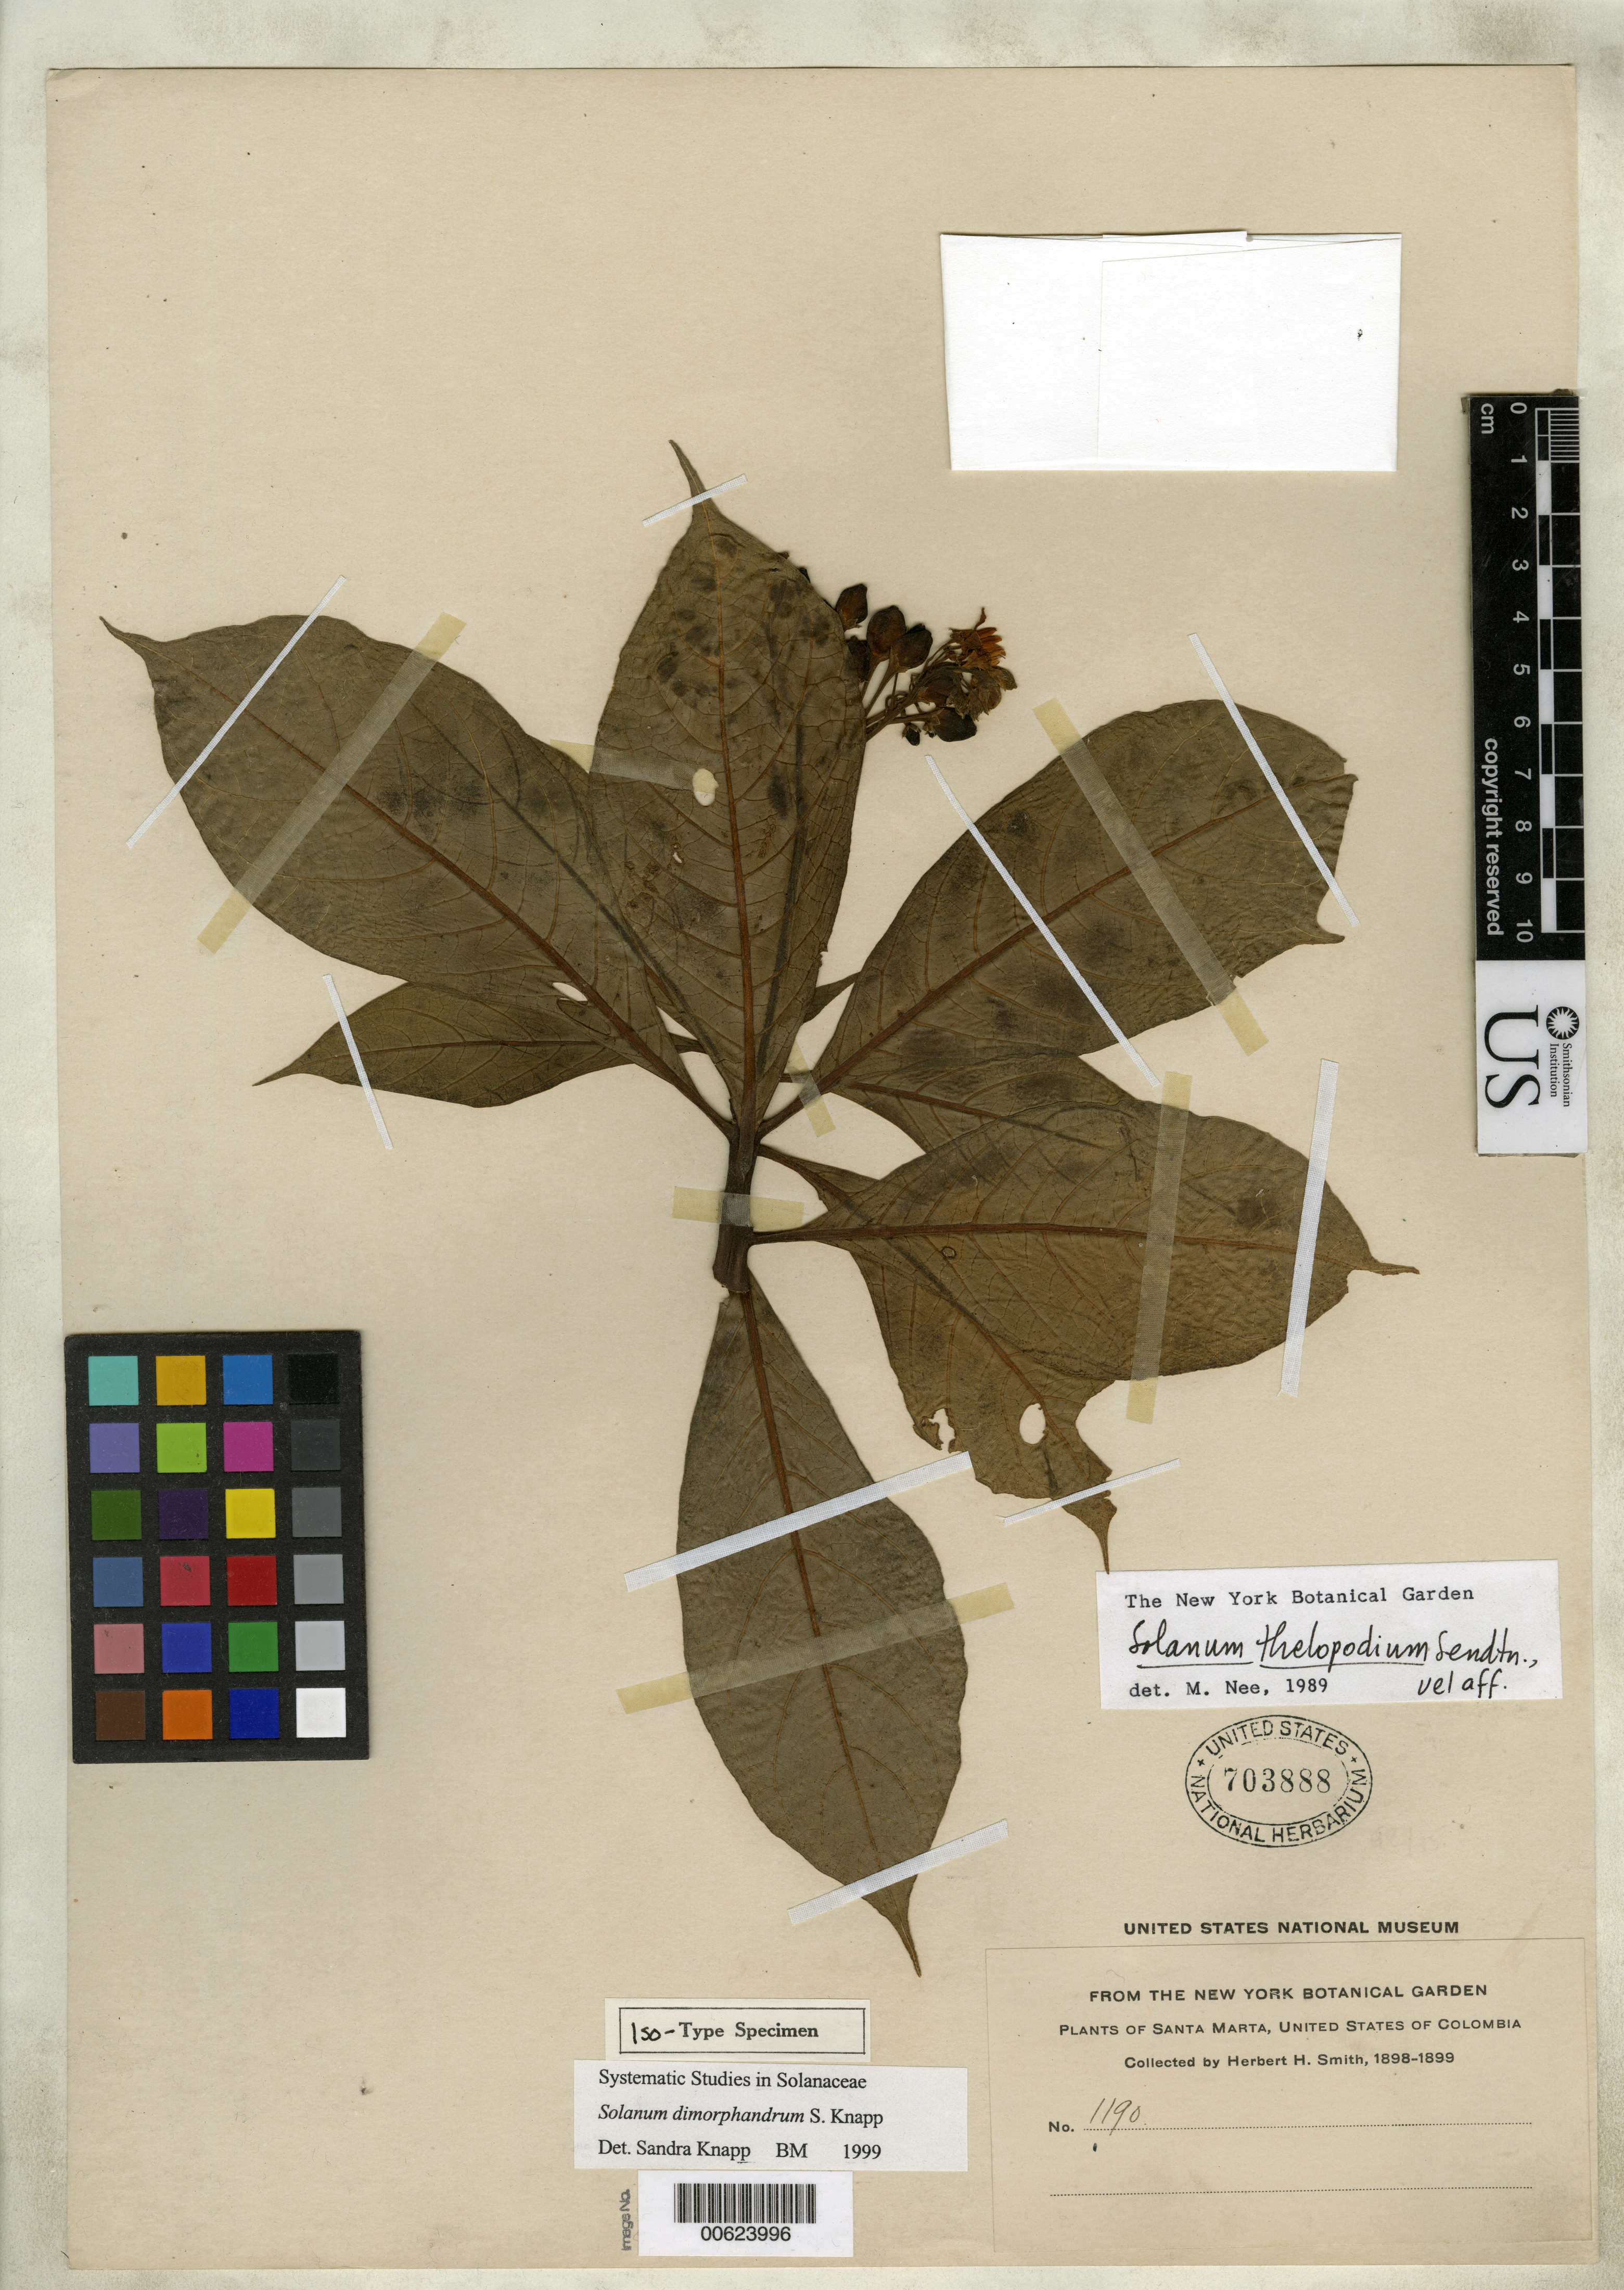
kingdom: Plantae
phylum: Tracheophyta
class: Magnoliopsida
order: Solanales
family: Solanaceae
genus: Solanum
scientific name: Solanum dimorphandrum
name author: S. Knapp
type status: Isotype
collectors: Herbert H. Smith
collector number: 1190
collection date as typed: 1898 to -- --- 1899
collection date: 1898/1899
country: Colombia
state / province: Magdalena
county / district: Santa Marta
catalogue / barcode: US 703888